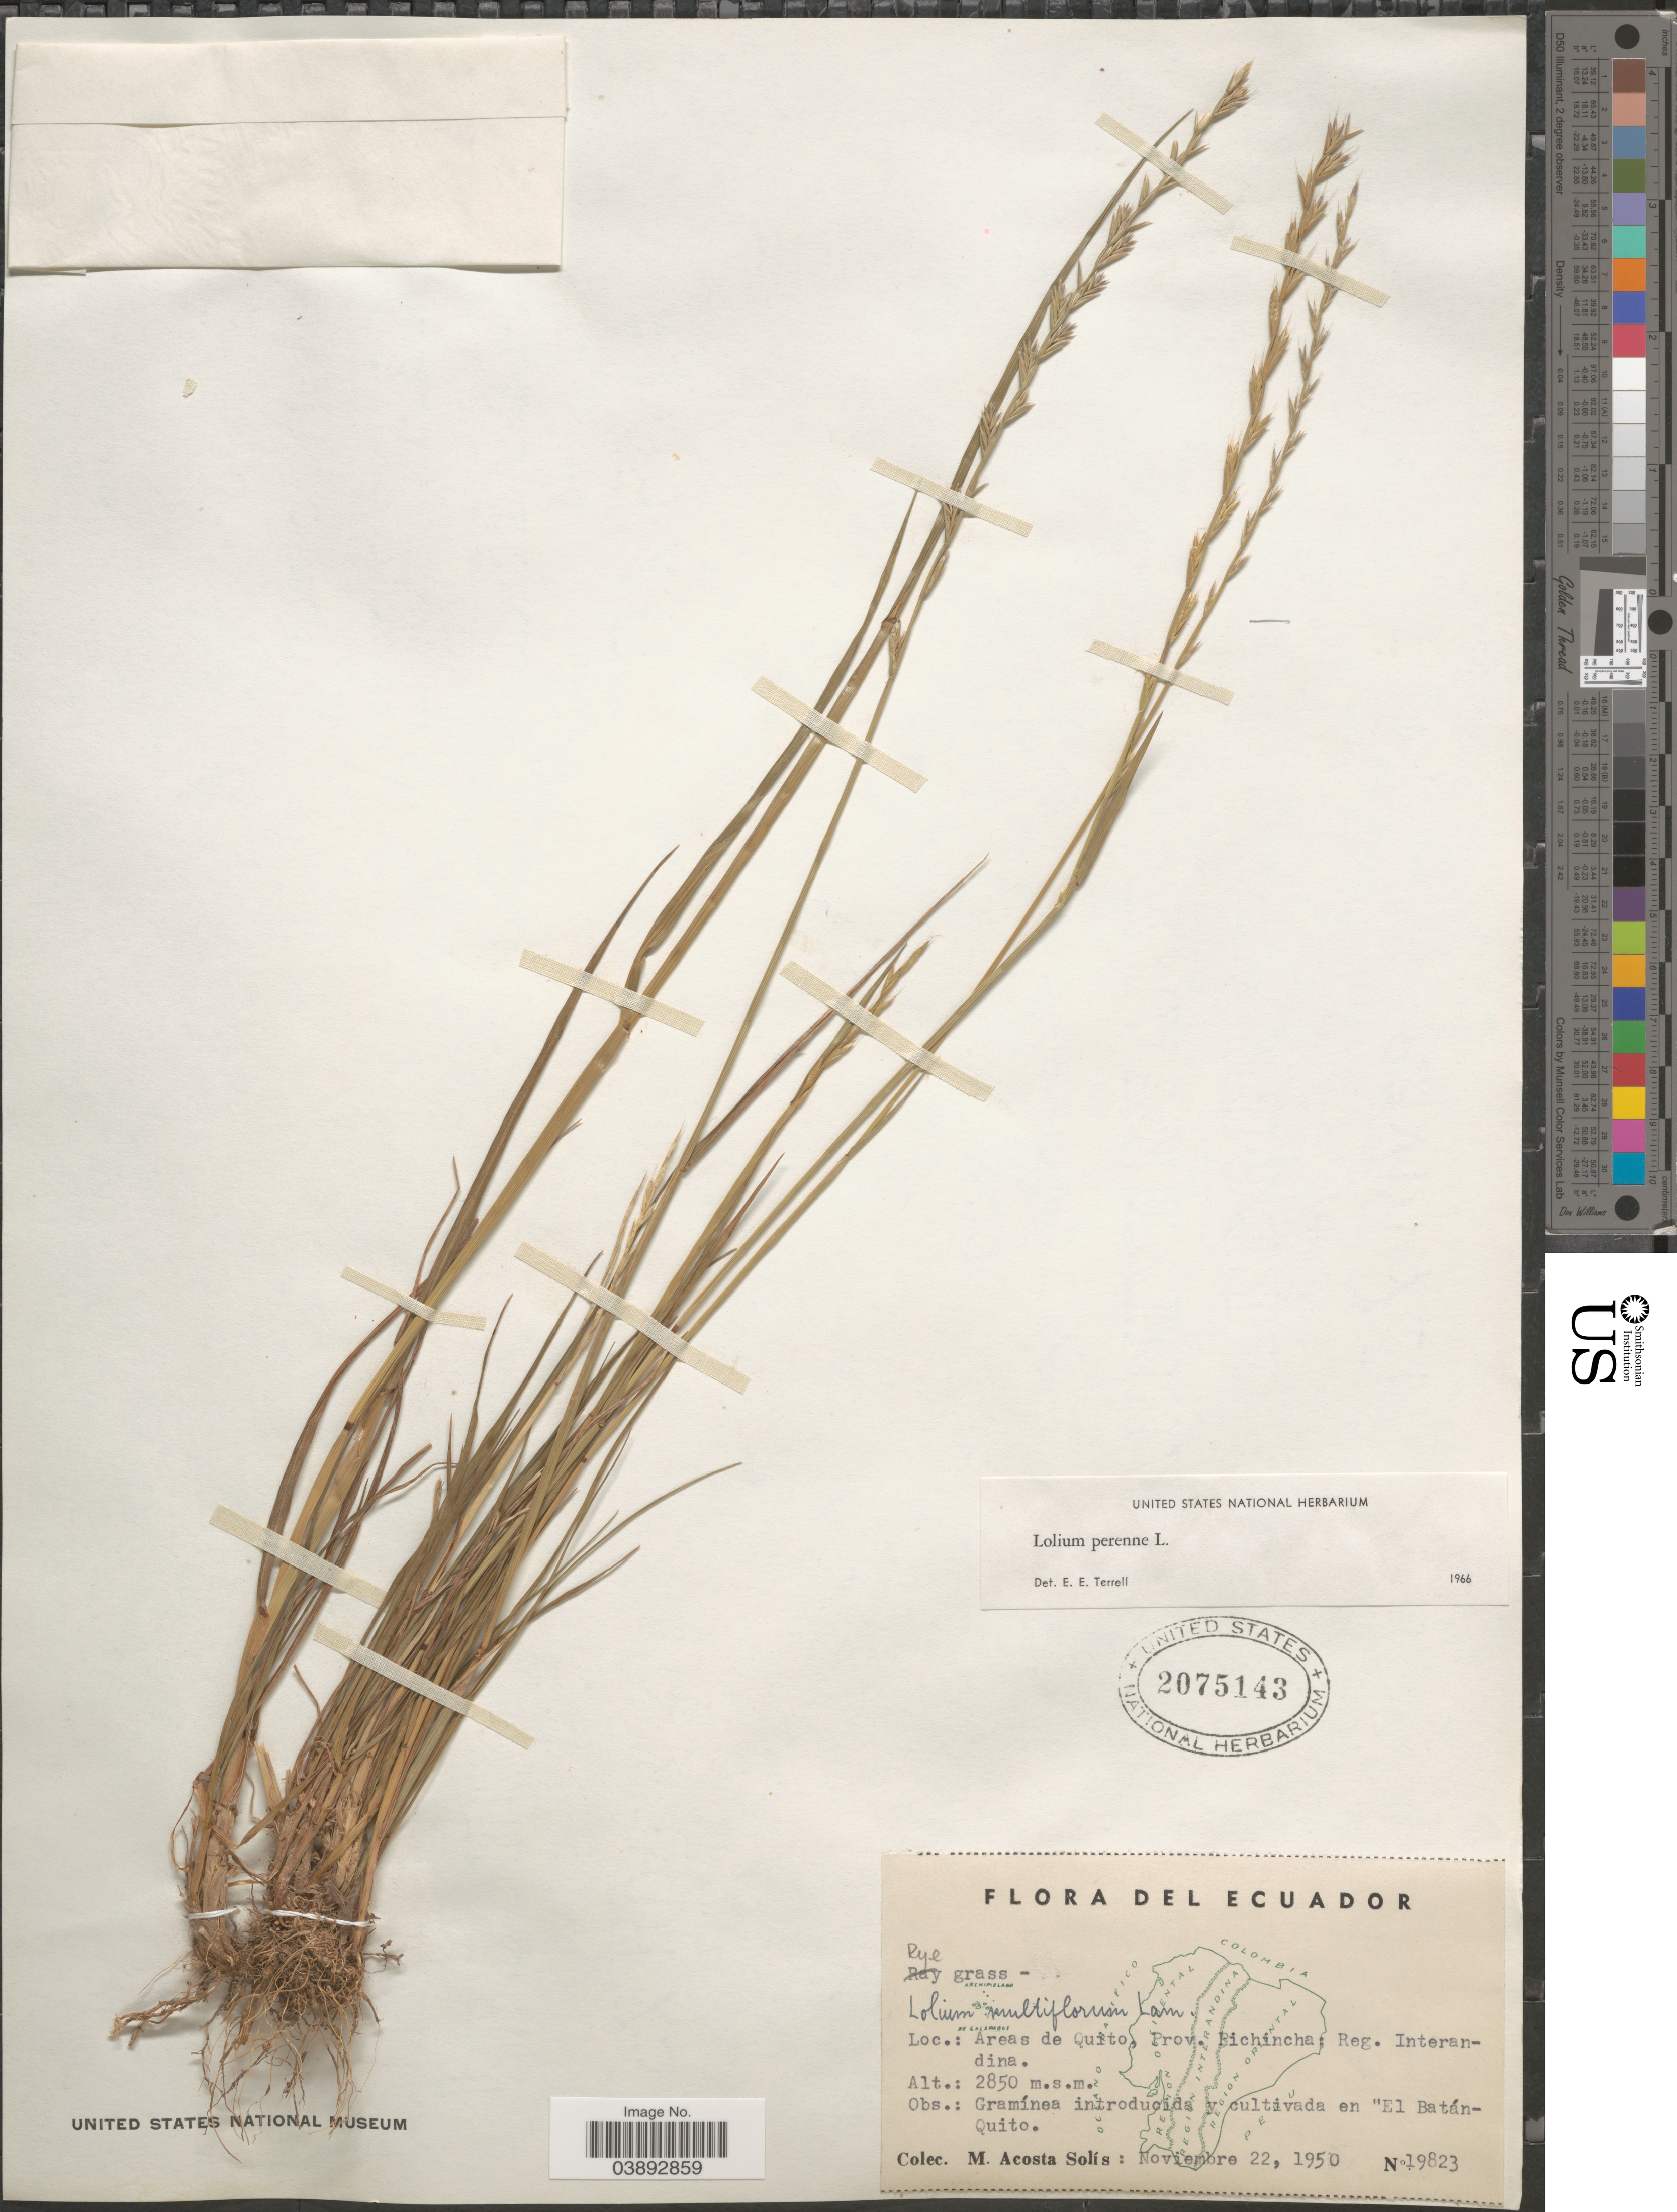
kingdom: Plantae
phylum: Tracheophyta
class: Liliopsida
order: Poales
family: Poaceae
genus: Lolium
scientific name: Lolium perenne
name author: L.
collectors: M. Acosta Solis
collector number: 19823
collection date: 1950-11-22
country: Ecuador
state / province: Pichincha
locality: Areas de Quito, Reg. Interandina. Cultivada en "El Batán-Quito".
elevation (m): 2850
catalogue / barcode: US 2075143